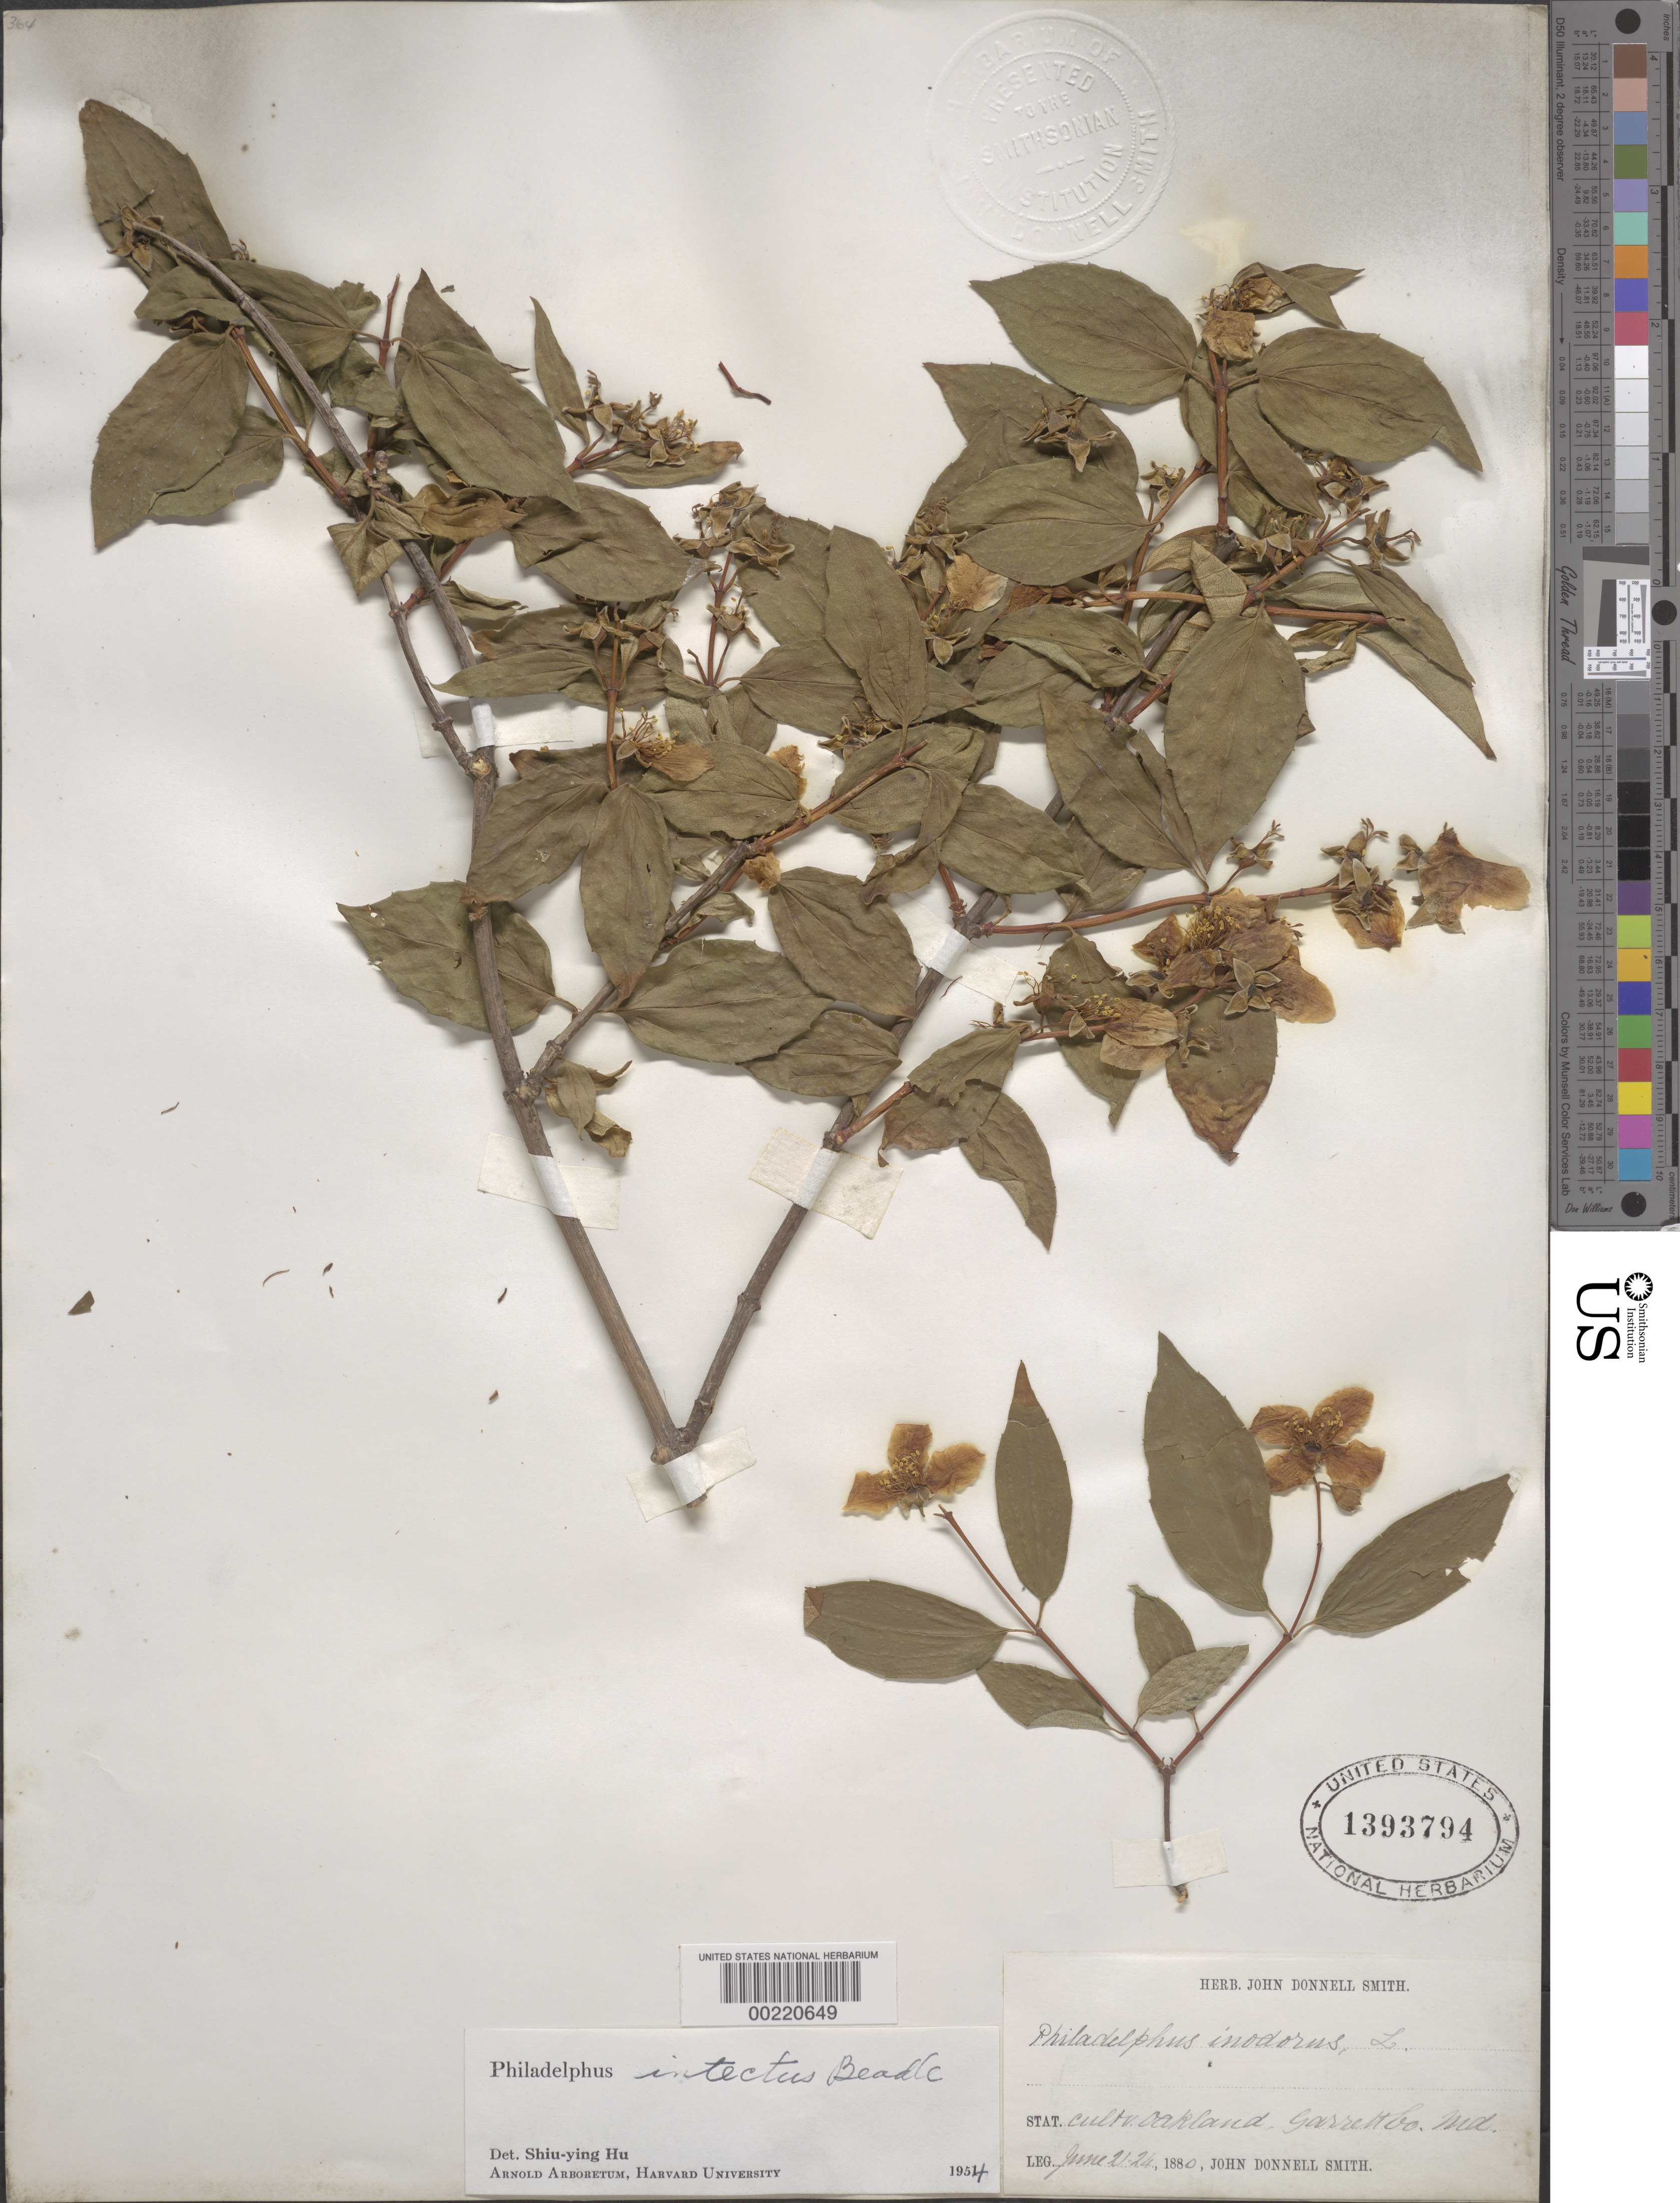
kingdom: Plantae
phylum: Tracheophyta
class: Magnoliopsida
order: Cornales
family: Hydrangeaceae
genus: Philadelphus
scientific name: Philadelphus intectus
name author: Beadle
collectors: J. Donnell Smith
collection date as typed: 02 Jun 1880 to 24 Jun 1880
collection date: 1880-06-02/1880-06-24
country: United States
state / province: Maryland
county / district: Garrett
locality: Oakland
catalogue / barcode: US 1393794